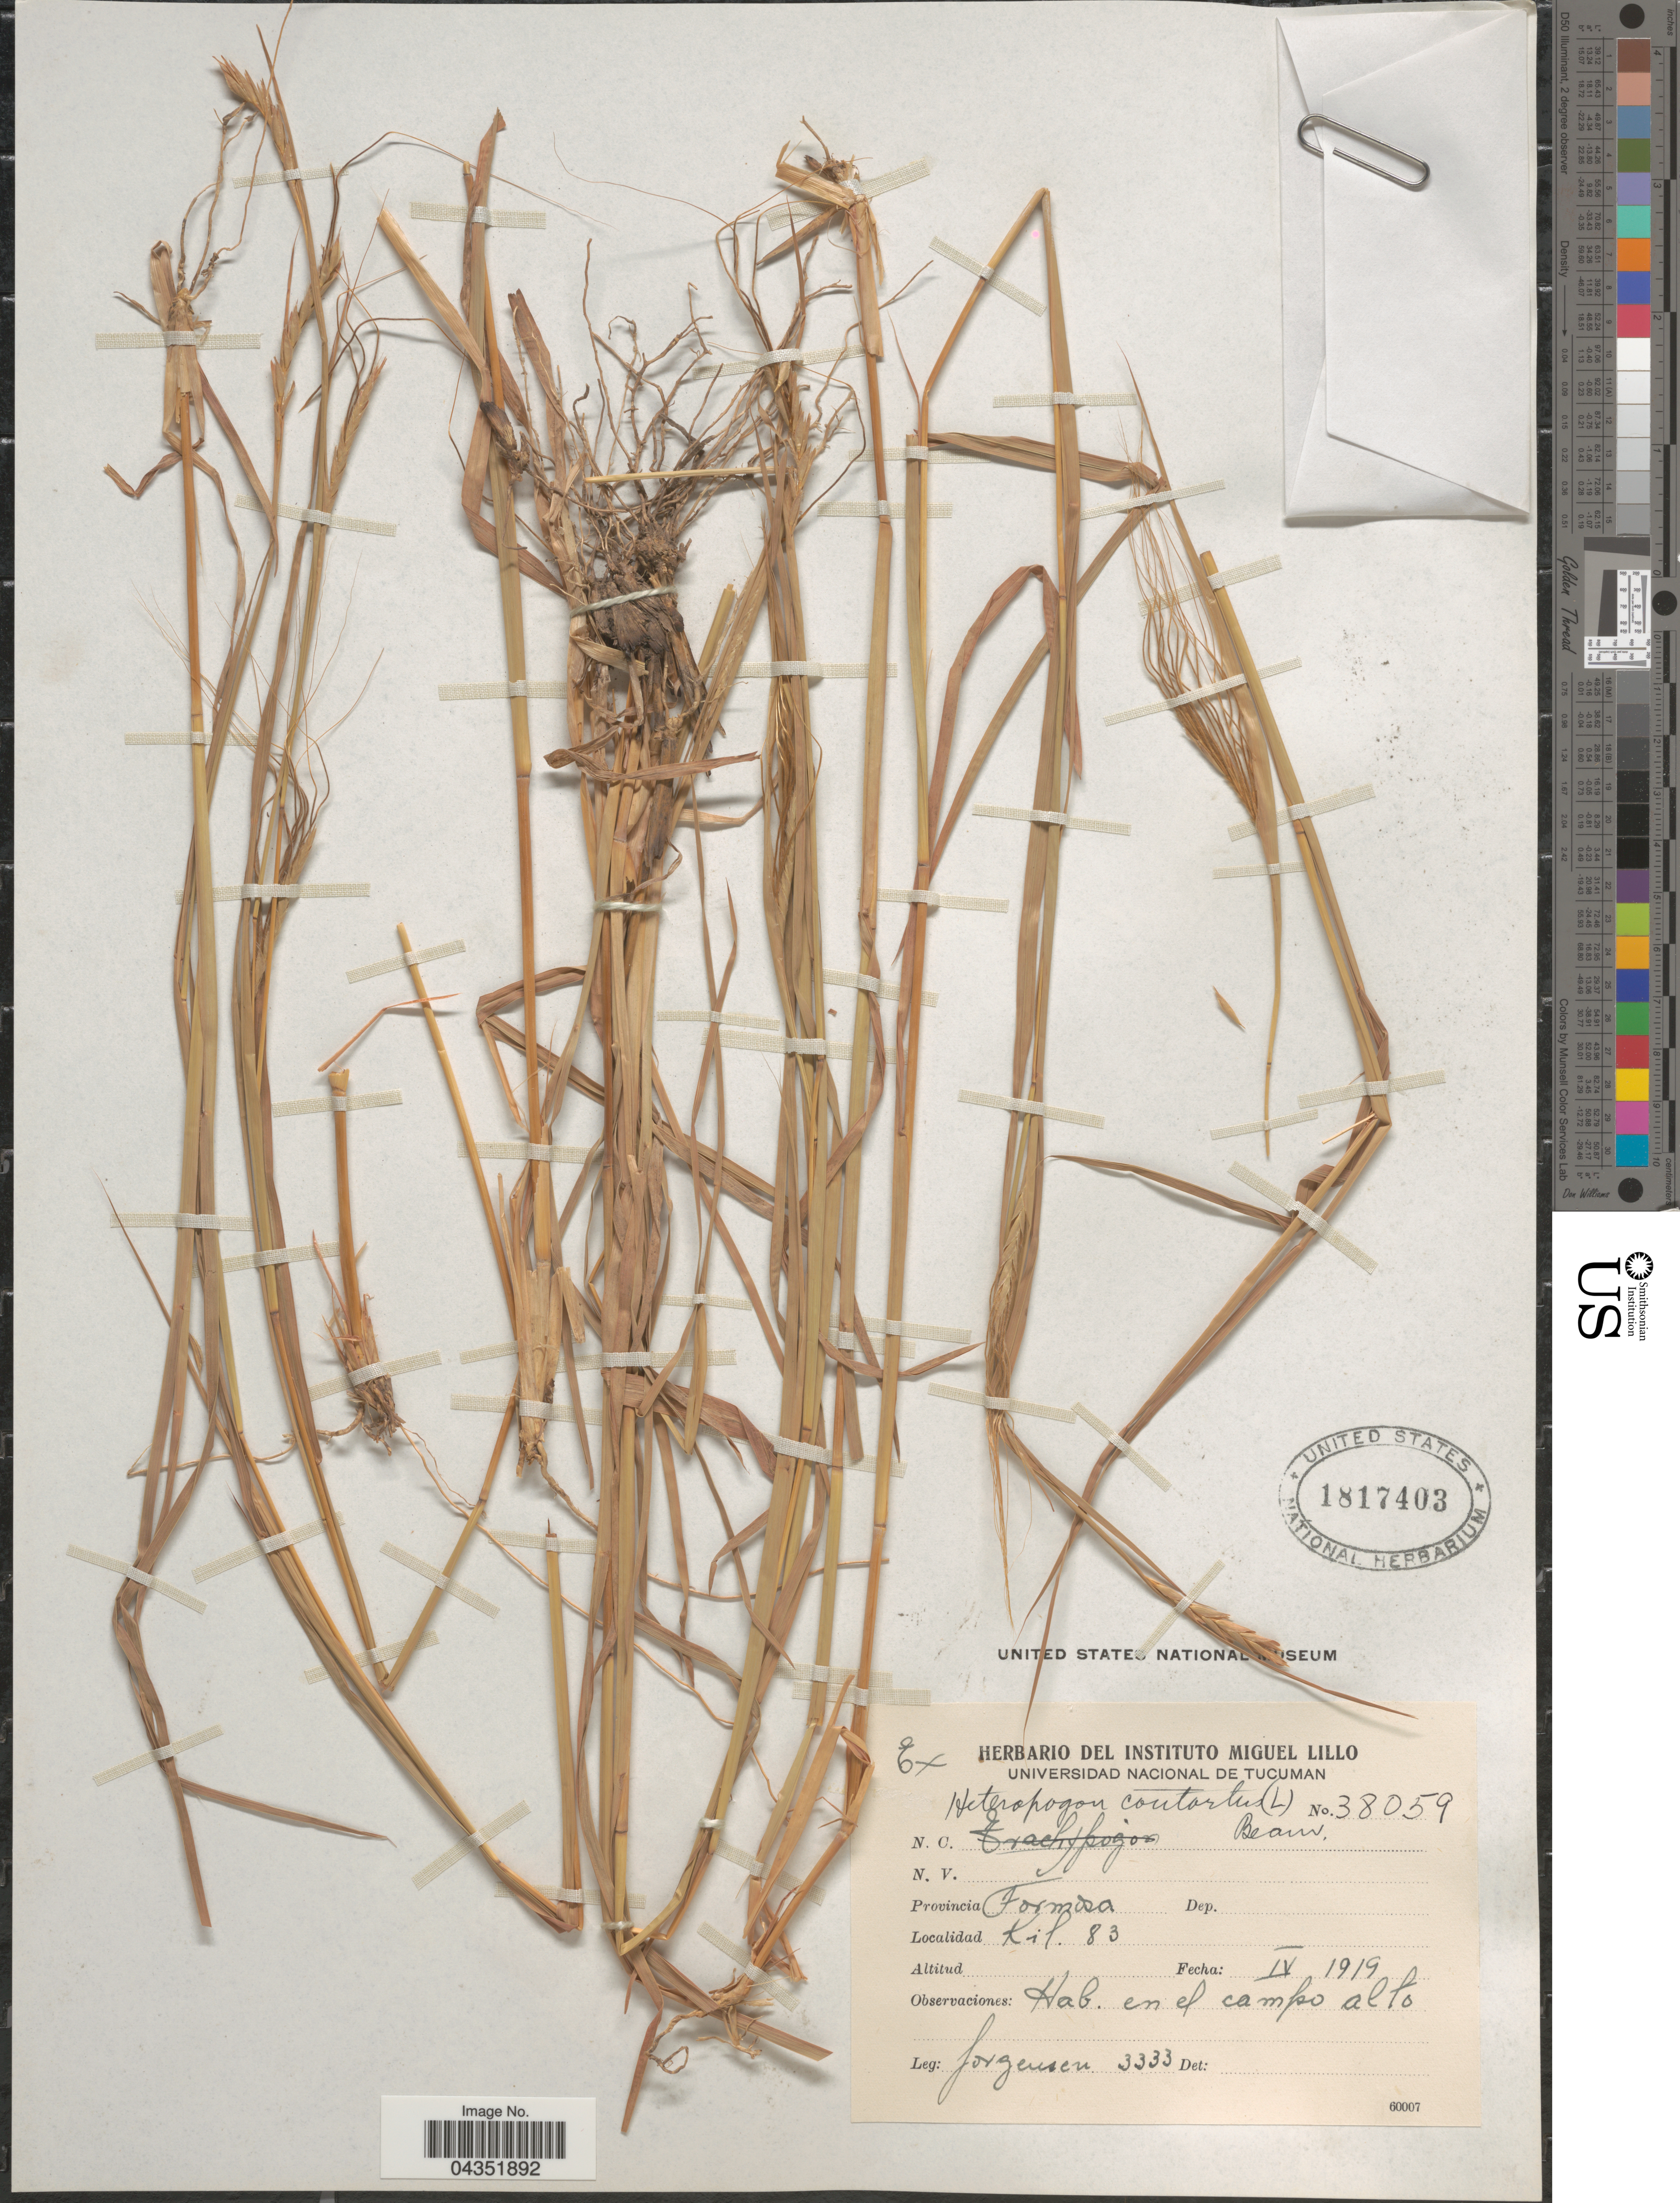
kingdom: Plantae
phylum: Tracheophyta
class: Liliopsida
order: Poales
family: Poaceae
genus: Heteropogon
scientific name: Heteropogon contortus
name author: (L.) P. Beauv. ex Roem. & Schult.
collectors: Jorgensen, --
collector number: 3333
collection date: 1919-04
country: Argentina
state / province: Formosa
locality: Kil. 83.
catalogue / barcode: US 1817403